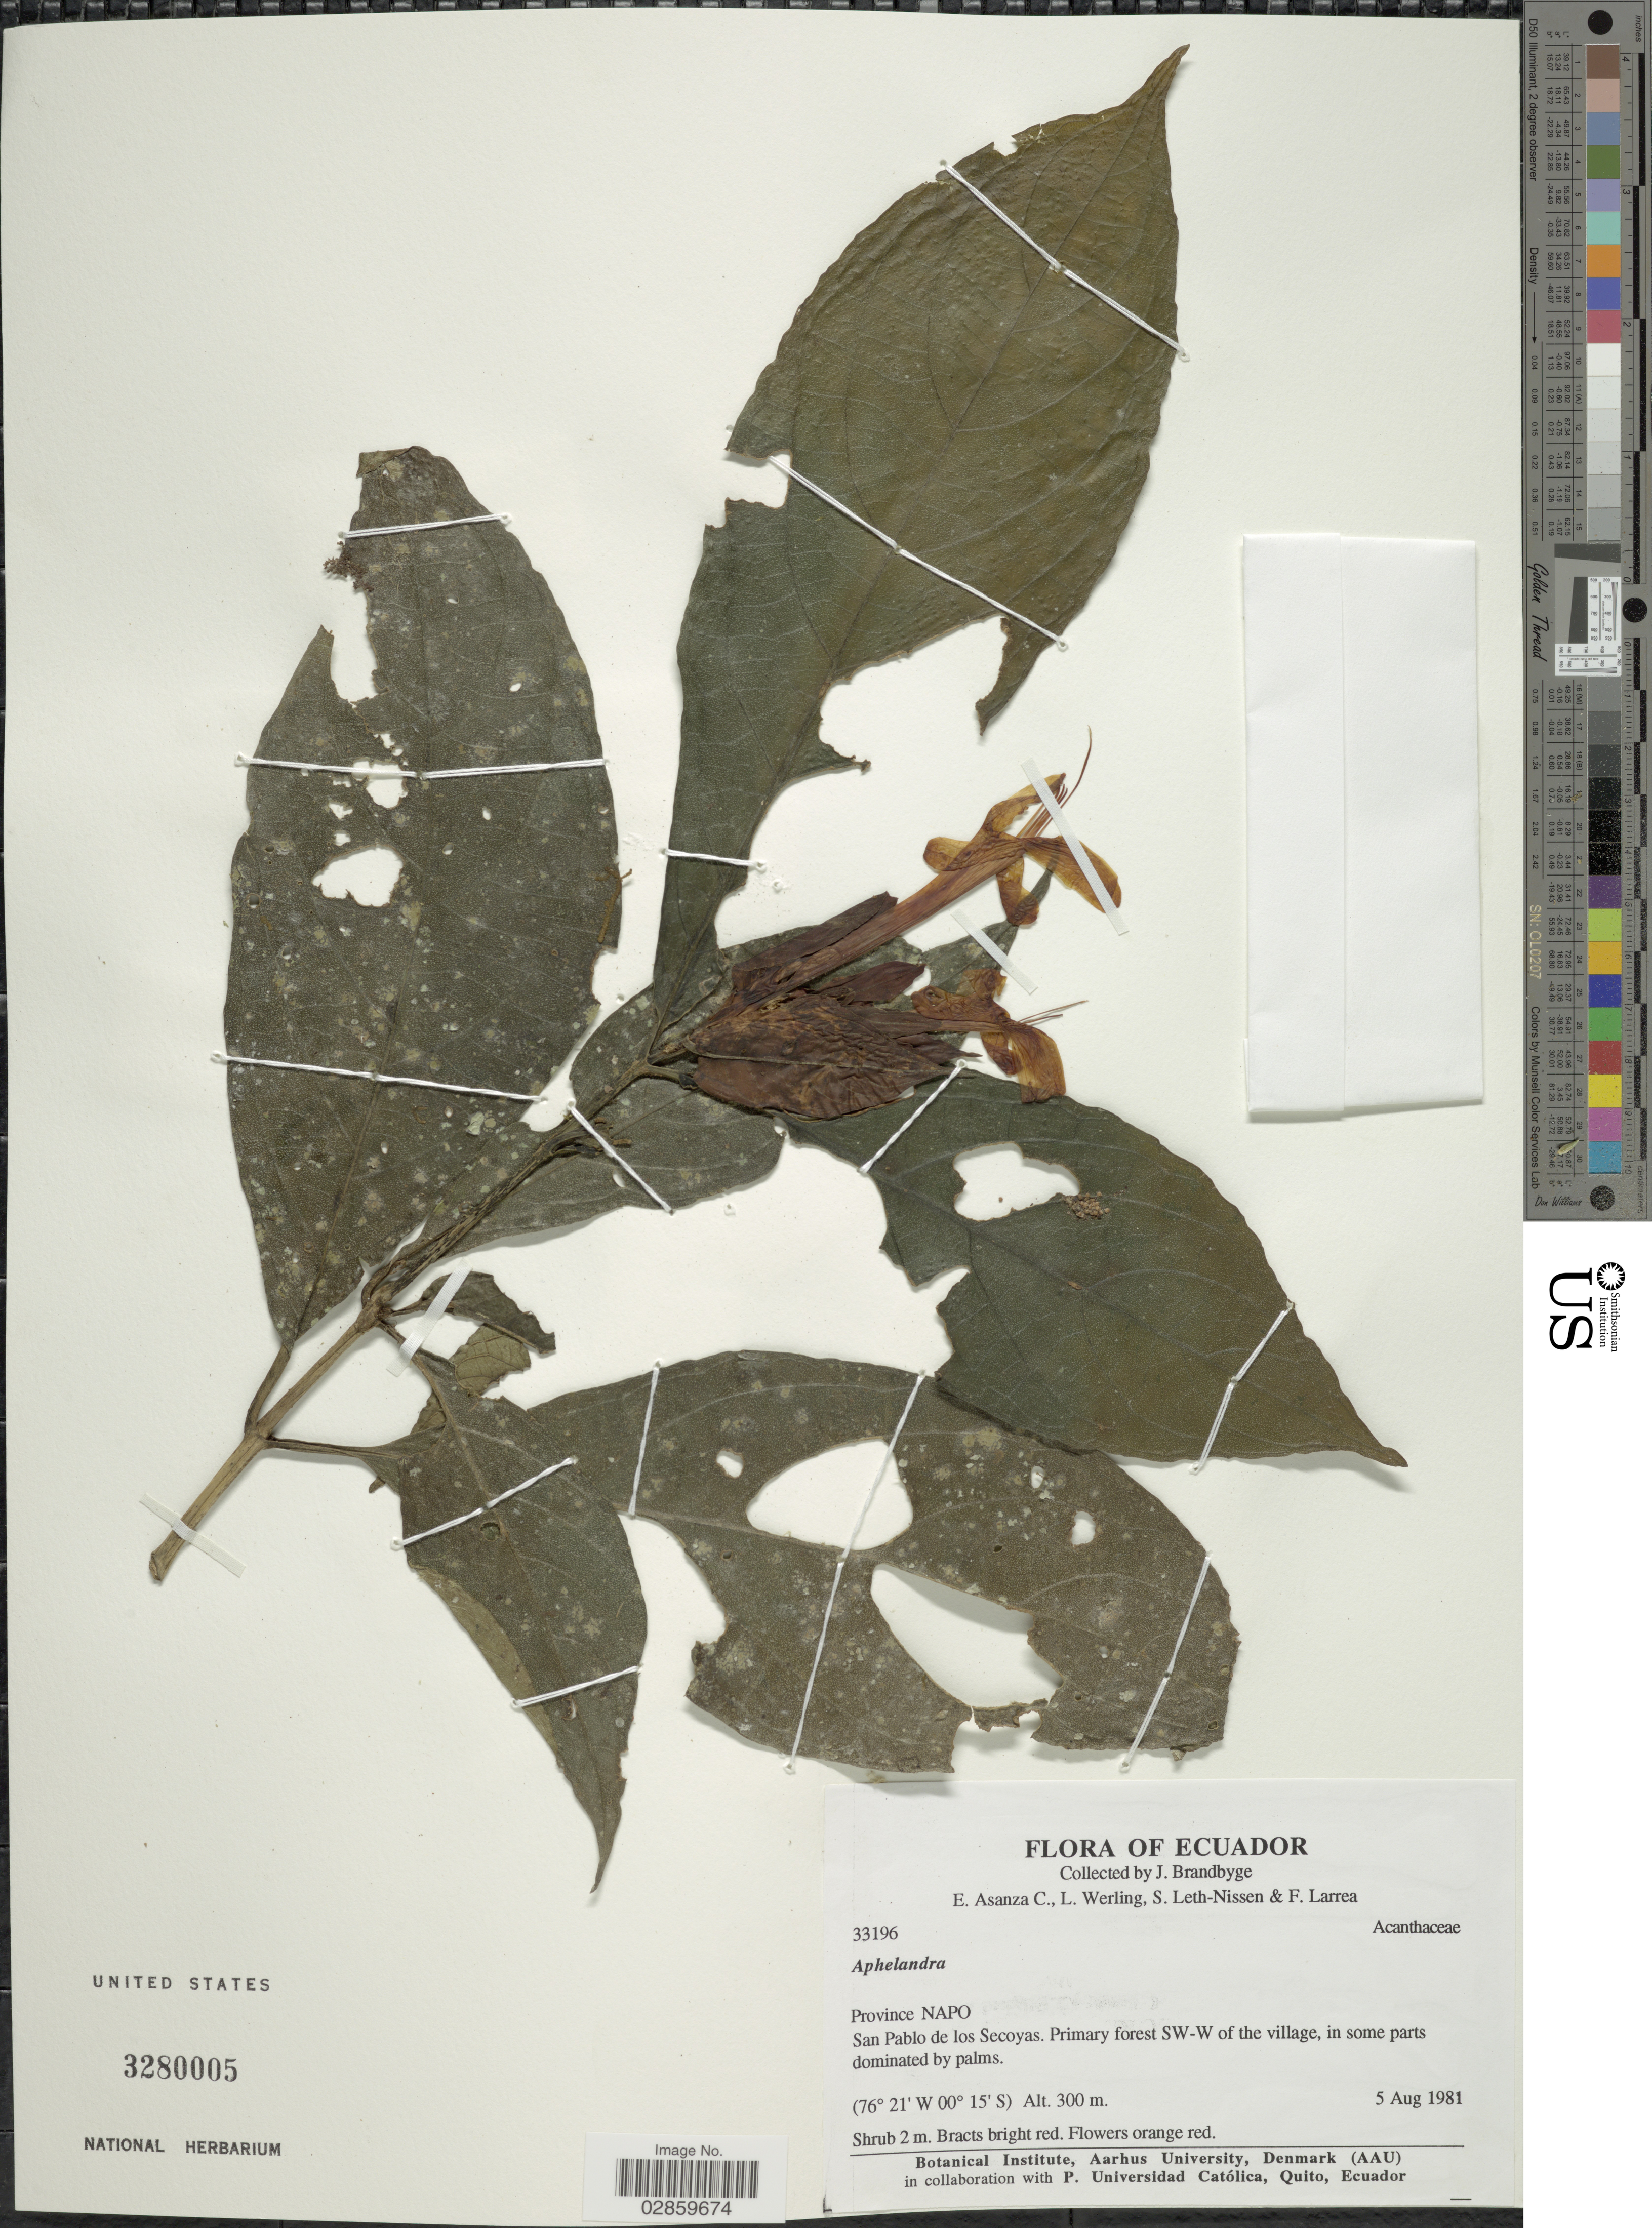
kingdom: Plantae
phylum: Tracheophyta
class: Magnoliopsida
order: Lamiales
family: Acanthaceae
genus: Ruellia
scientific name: Ruellia chartacea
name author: (T. Anderson) Wassh.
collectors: J. Brandbyge, E. Asanza C., L. Werling, S. Leth-Nissen & F. Larrea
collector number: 33196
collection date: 1981-08-05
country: Ecuador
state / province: Napo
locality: San Pablo de los Secoyas.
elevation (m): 300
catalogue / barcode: US 3280005